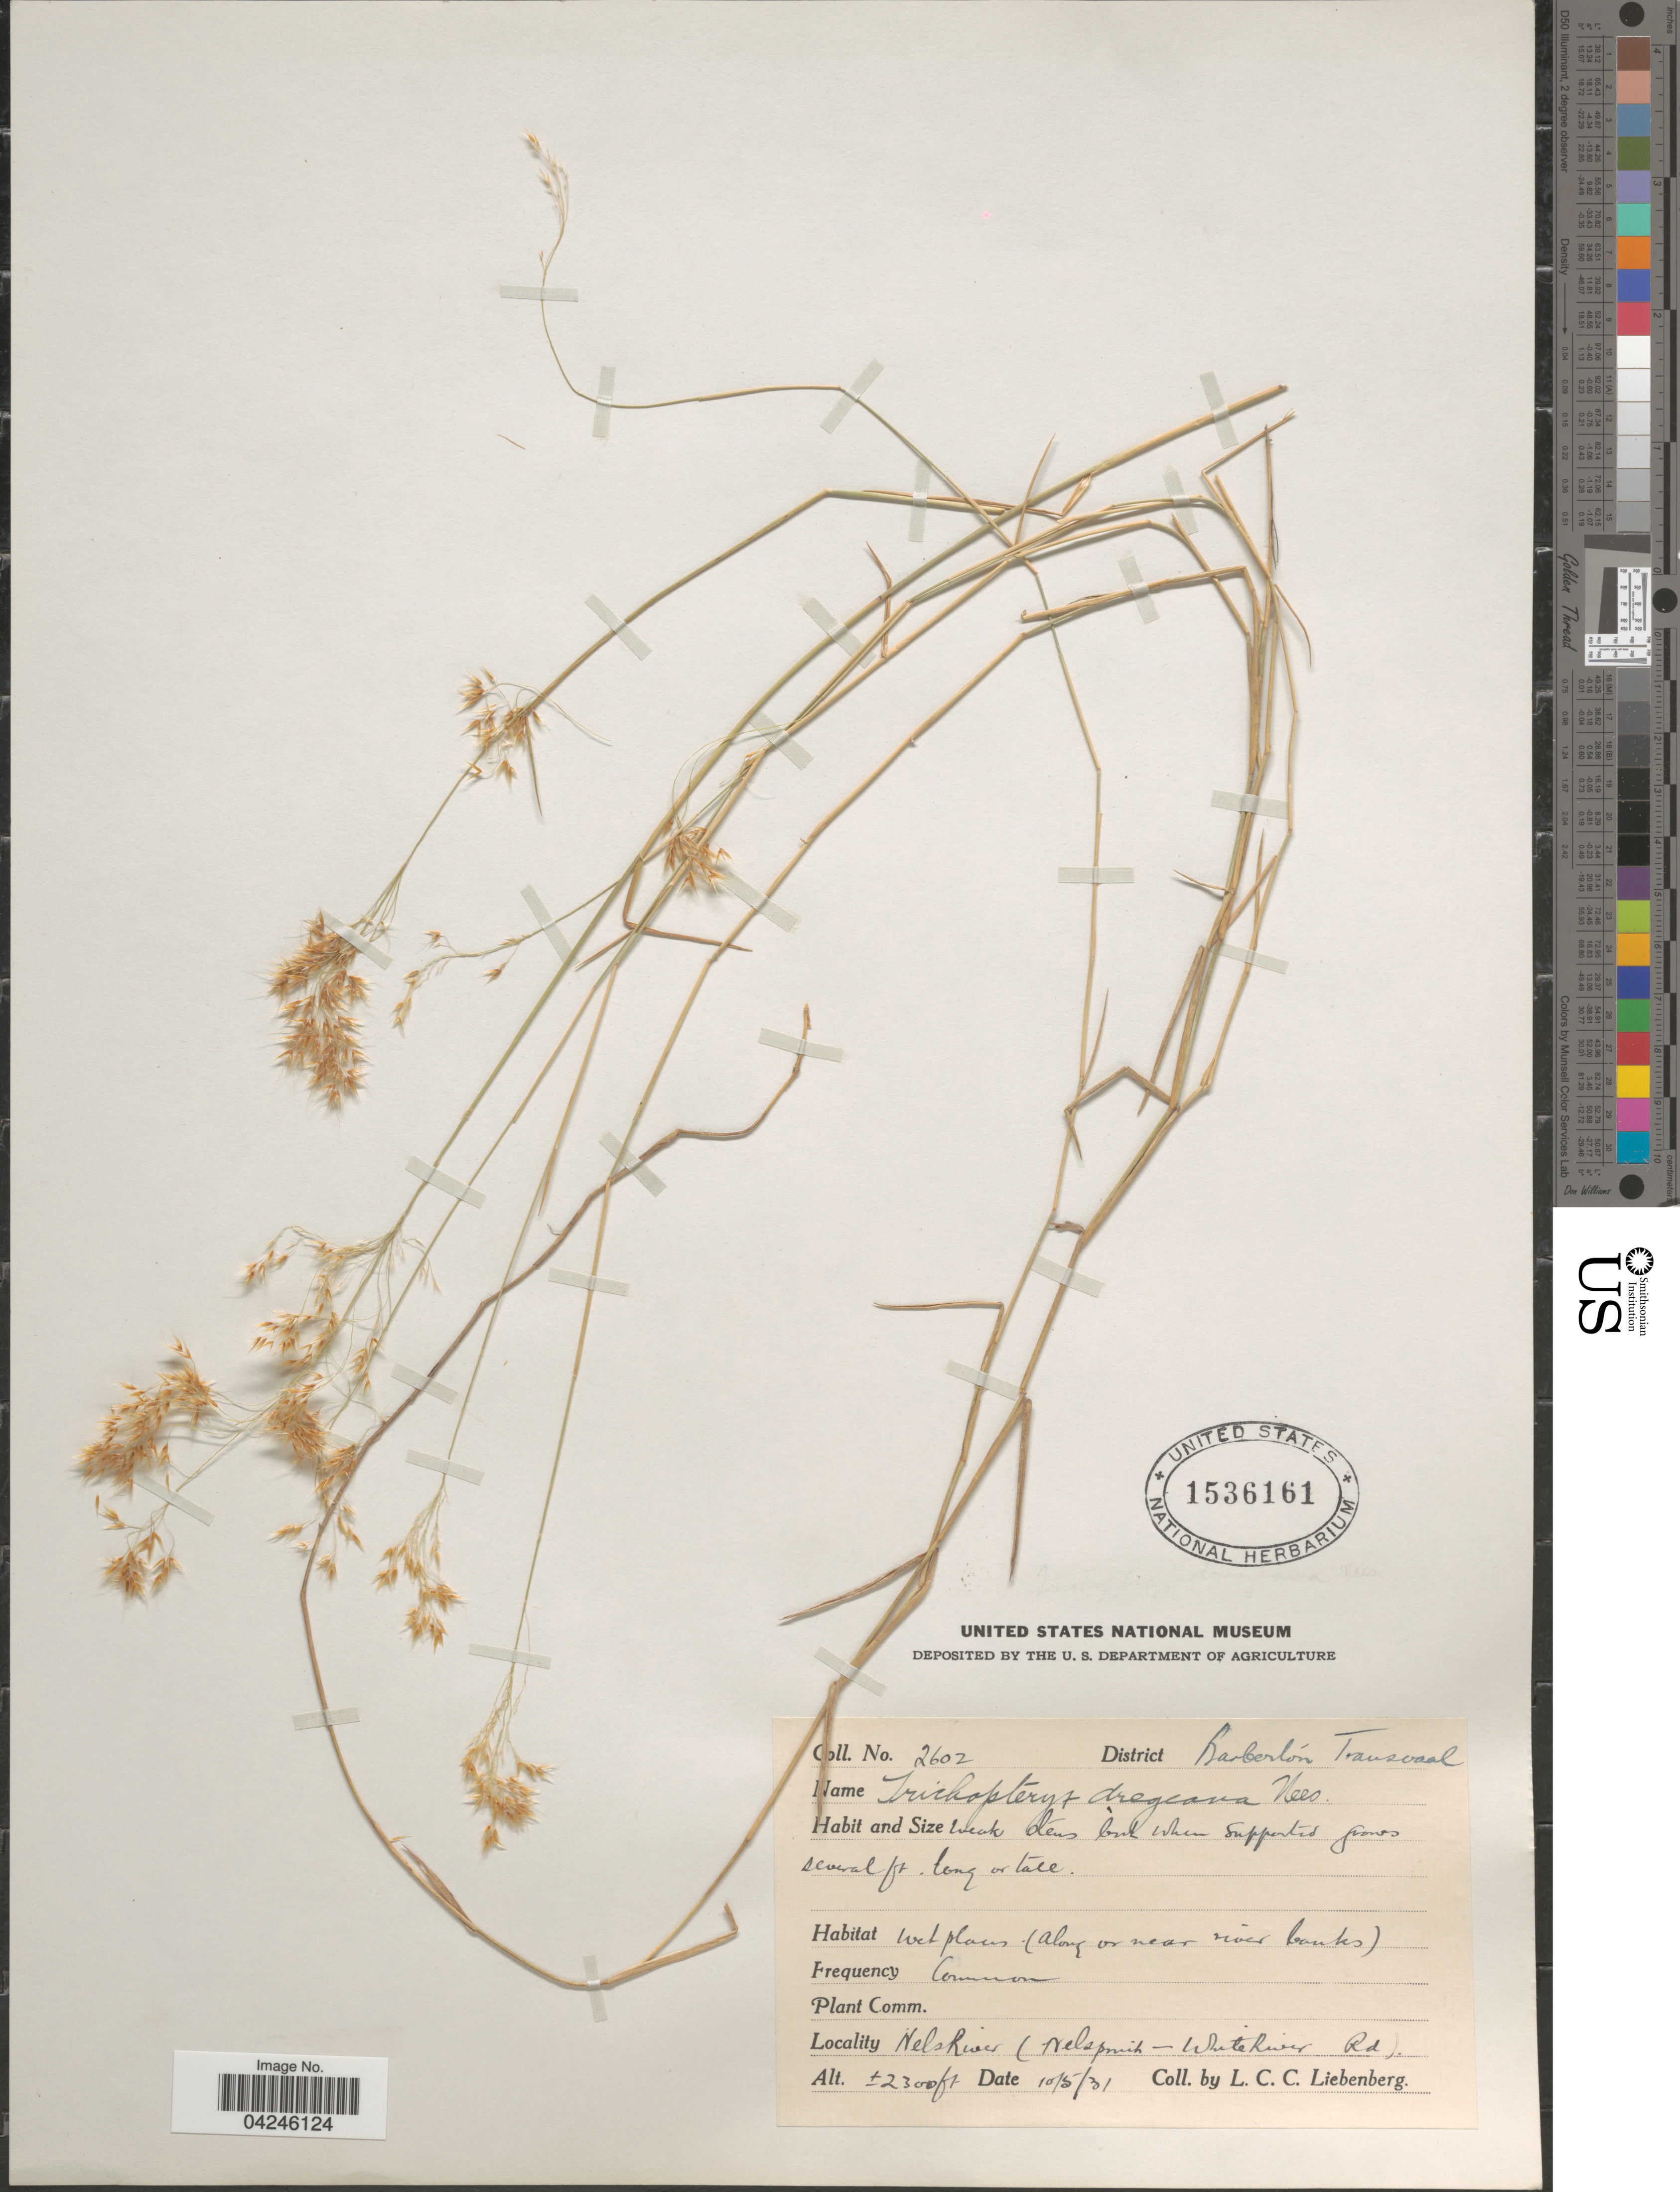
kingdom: Plantae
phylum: Tracheophyta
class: Liliopsida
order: Poales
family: Poaceae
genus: Trichopteryx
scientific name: Trichopteryx dregeana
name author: Nees ex Lindl.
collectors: L. Liebenberg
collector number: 2602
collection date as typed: Transcribed d/m/y: 10/5/31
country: South Africa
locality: District Barberton Transvaal. Wet places (Along or near river banks). Nels River (Nelspruit - White River Rd).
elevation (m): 701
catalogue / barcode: US 1536161